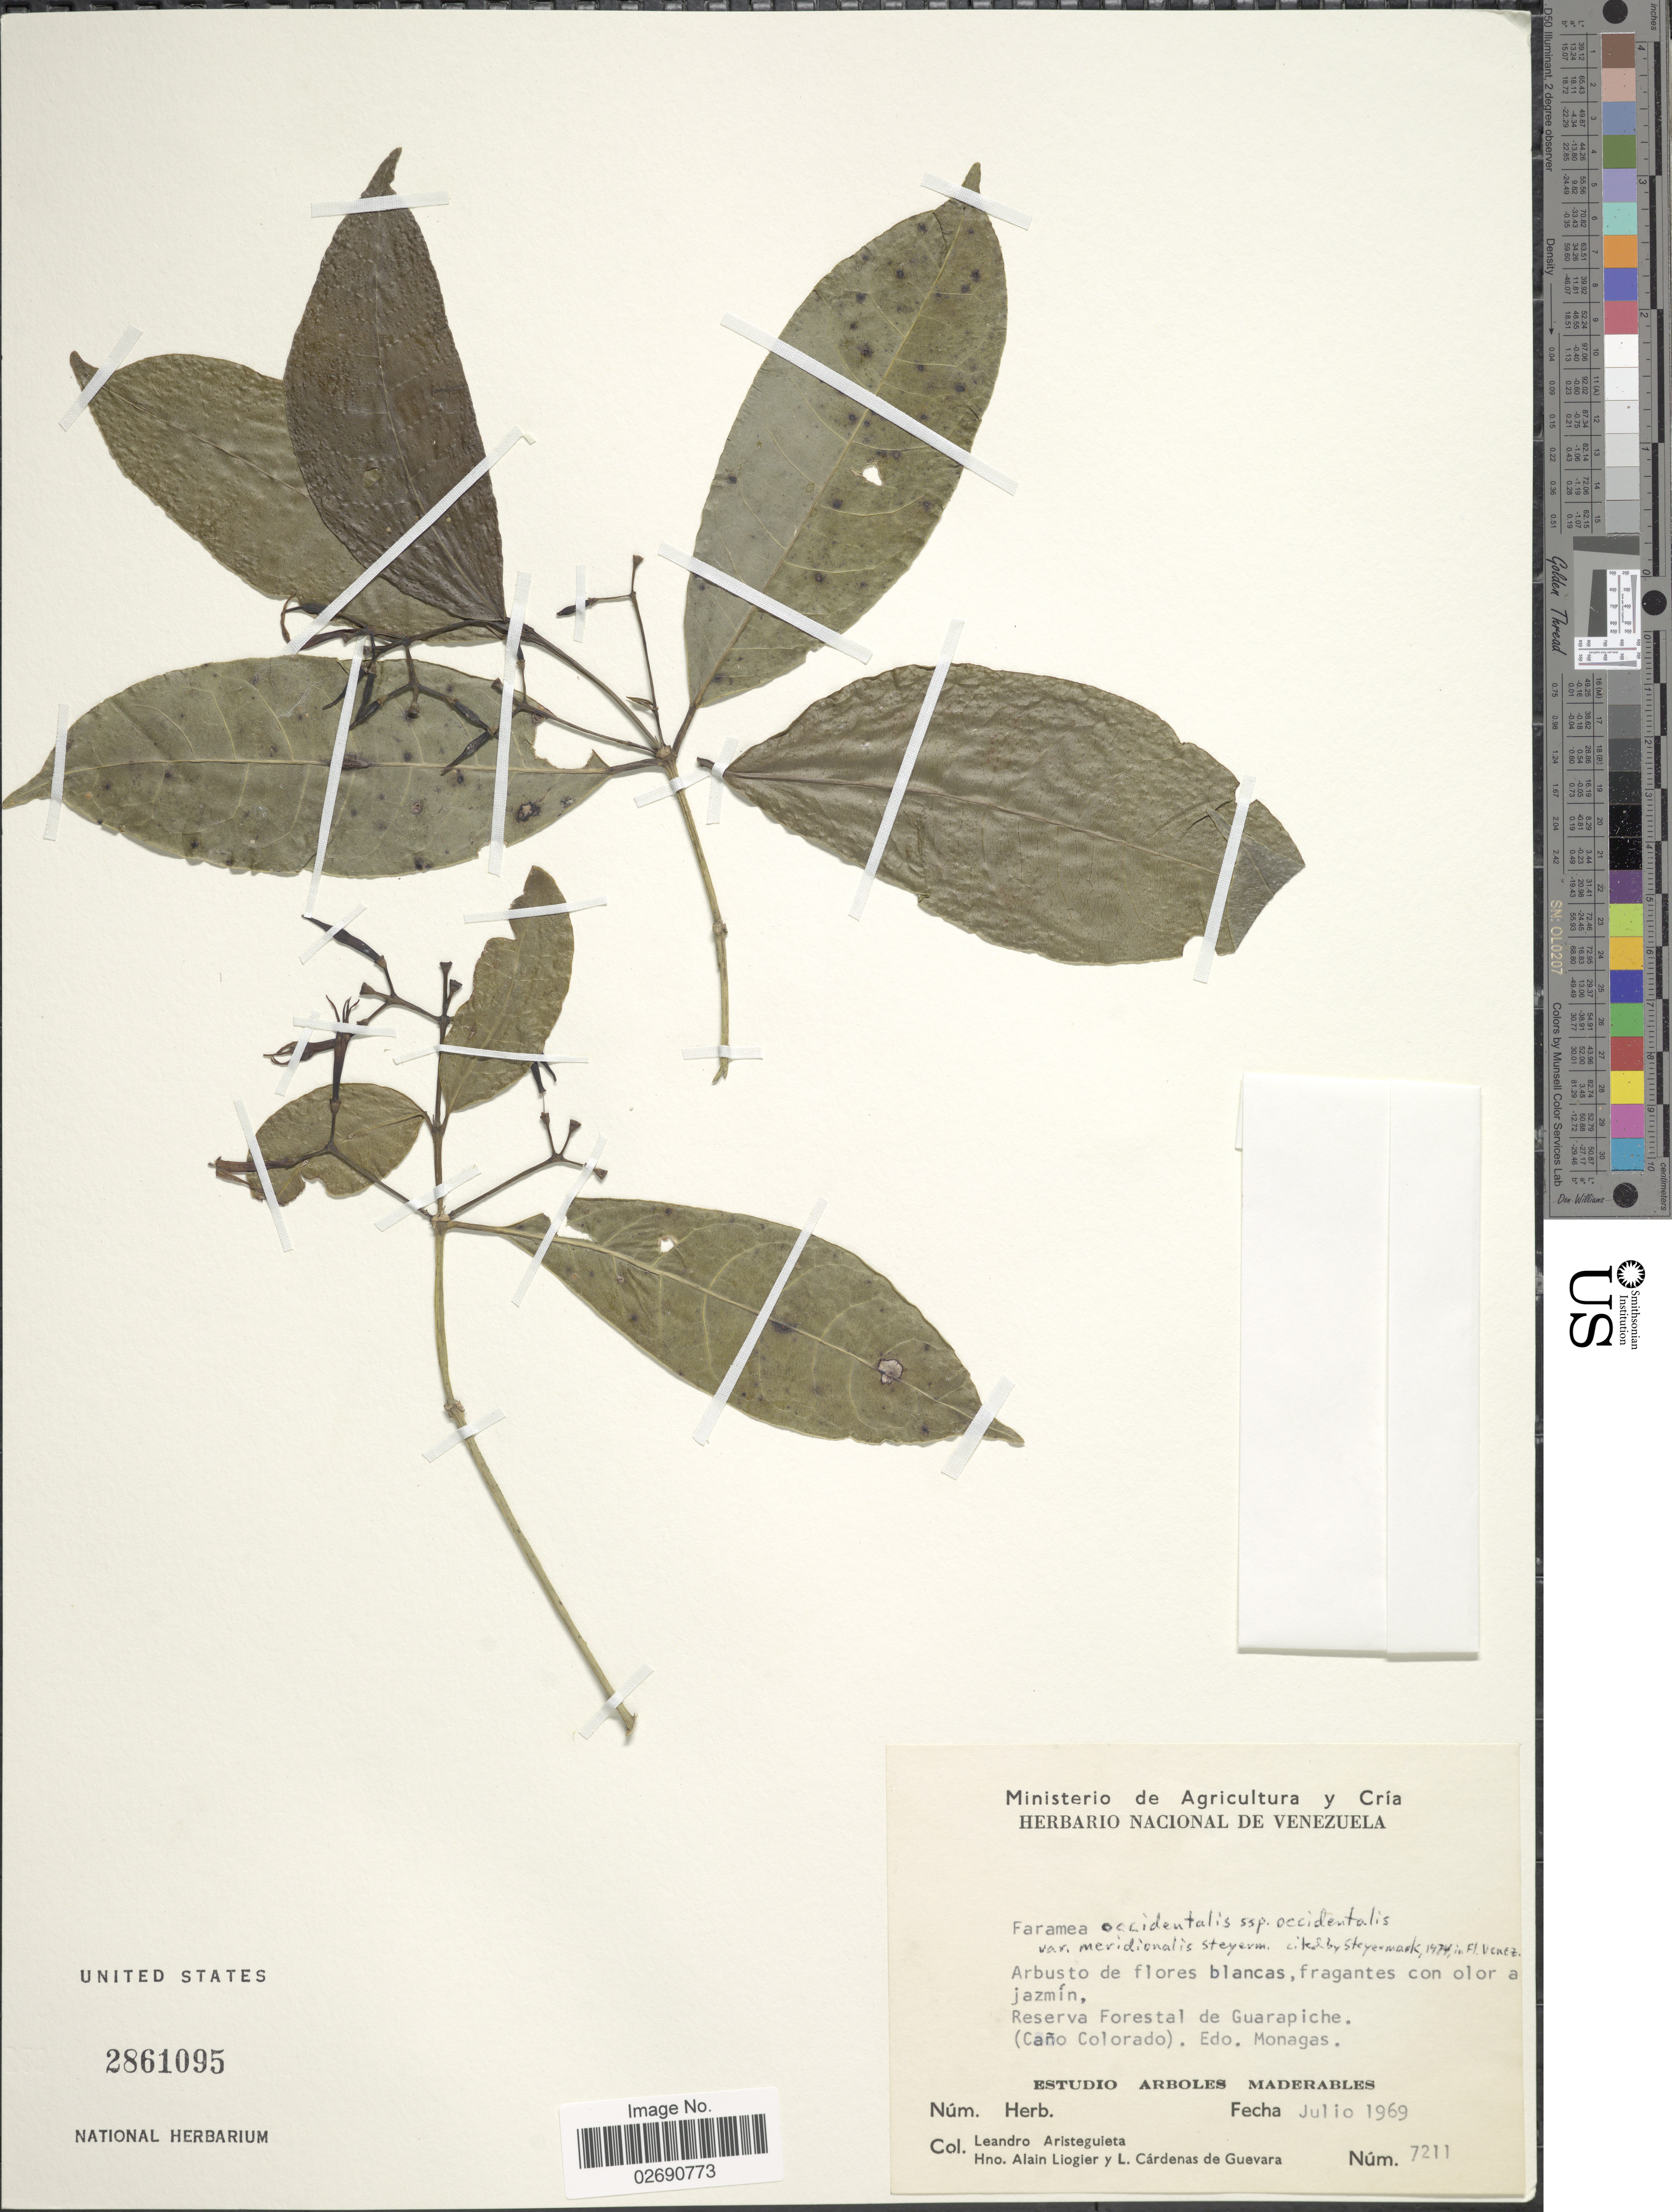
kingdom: Plantae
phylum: Tracheophyta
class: Magnoliopsida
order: Gentianales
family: Rubiaceae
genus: Faramea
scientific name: Faramea occidentalis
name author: (L.) A. Rich.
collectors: L. Aristeguieta, A. H. Liogier & L. De Guevara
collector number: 7211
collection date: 1969-07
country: Venezuela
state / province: Monagas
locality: Reserva Florestal de Guarapiche (Caño Colorado), Estudio Arboles Maderables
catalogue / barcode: US 2861095